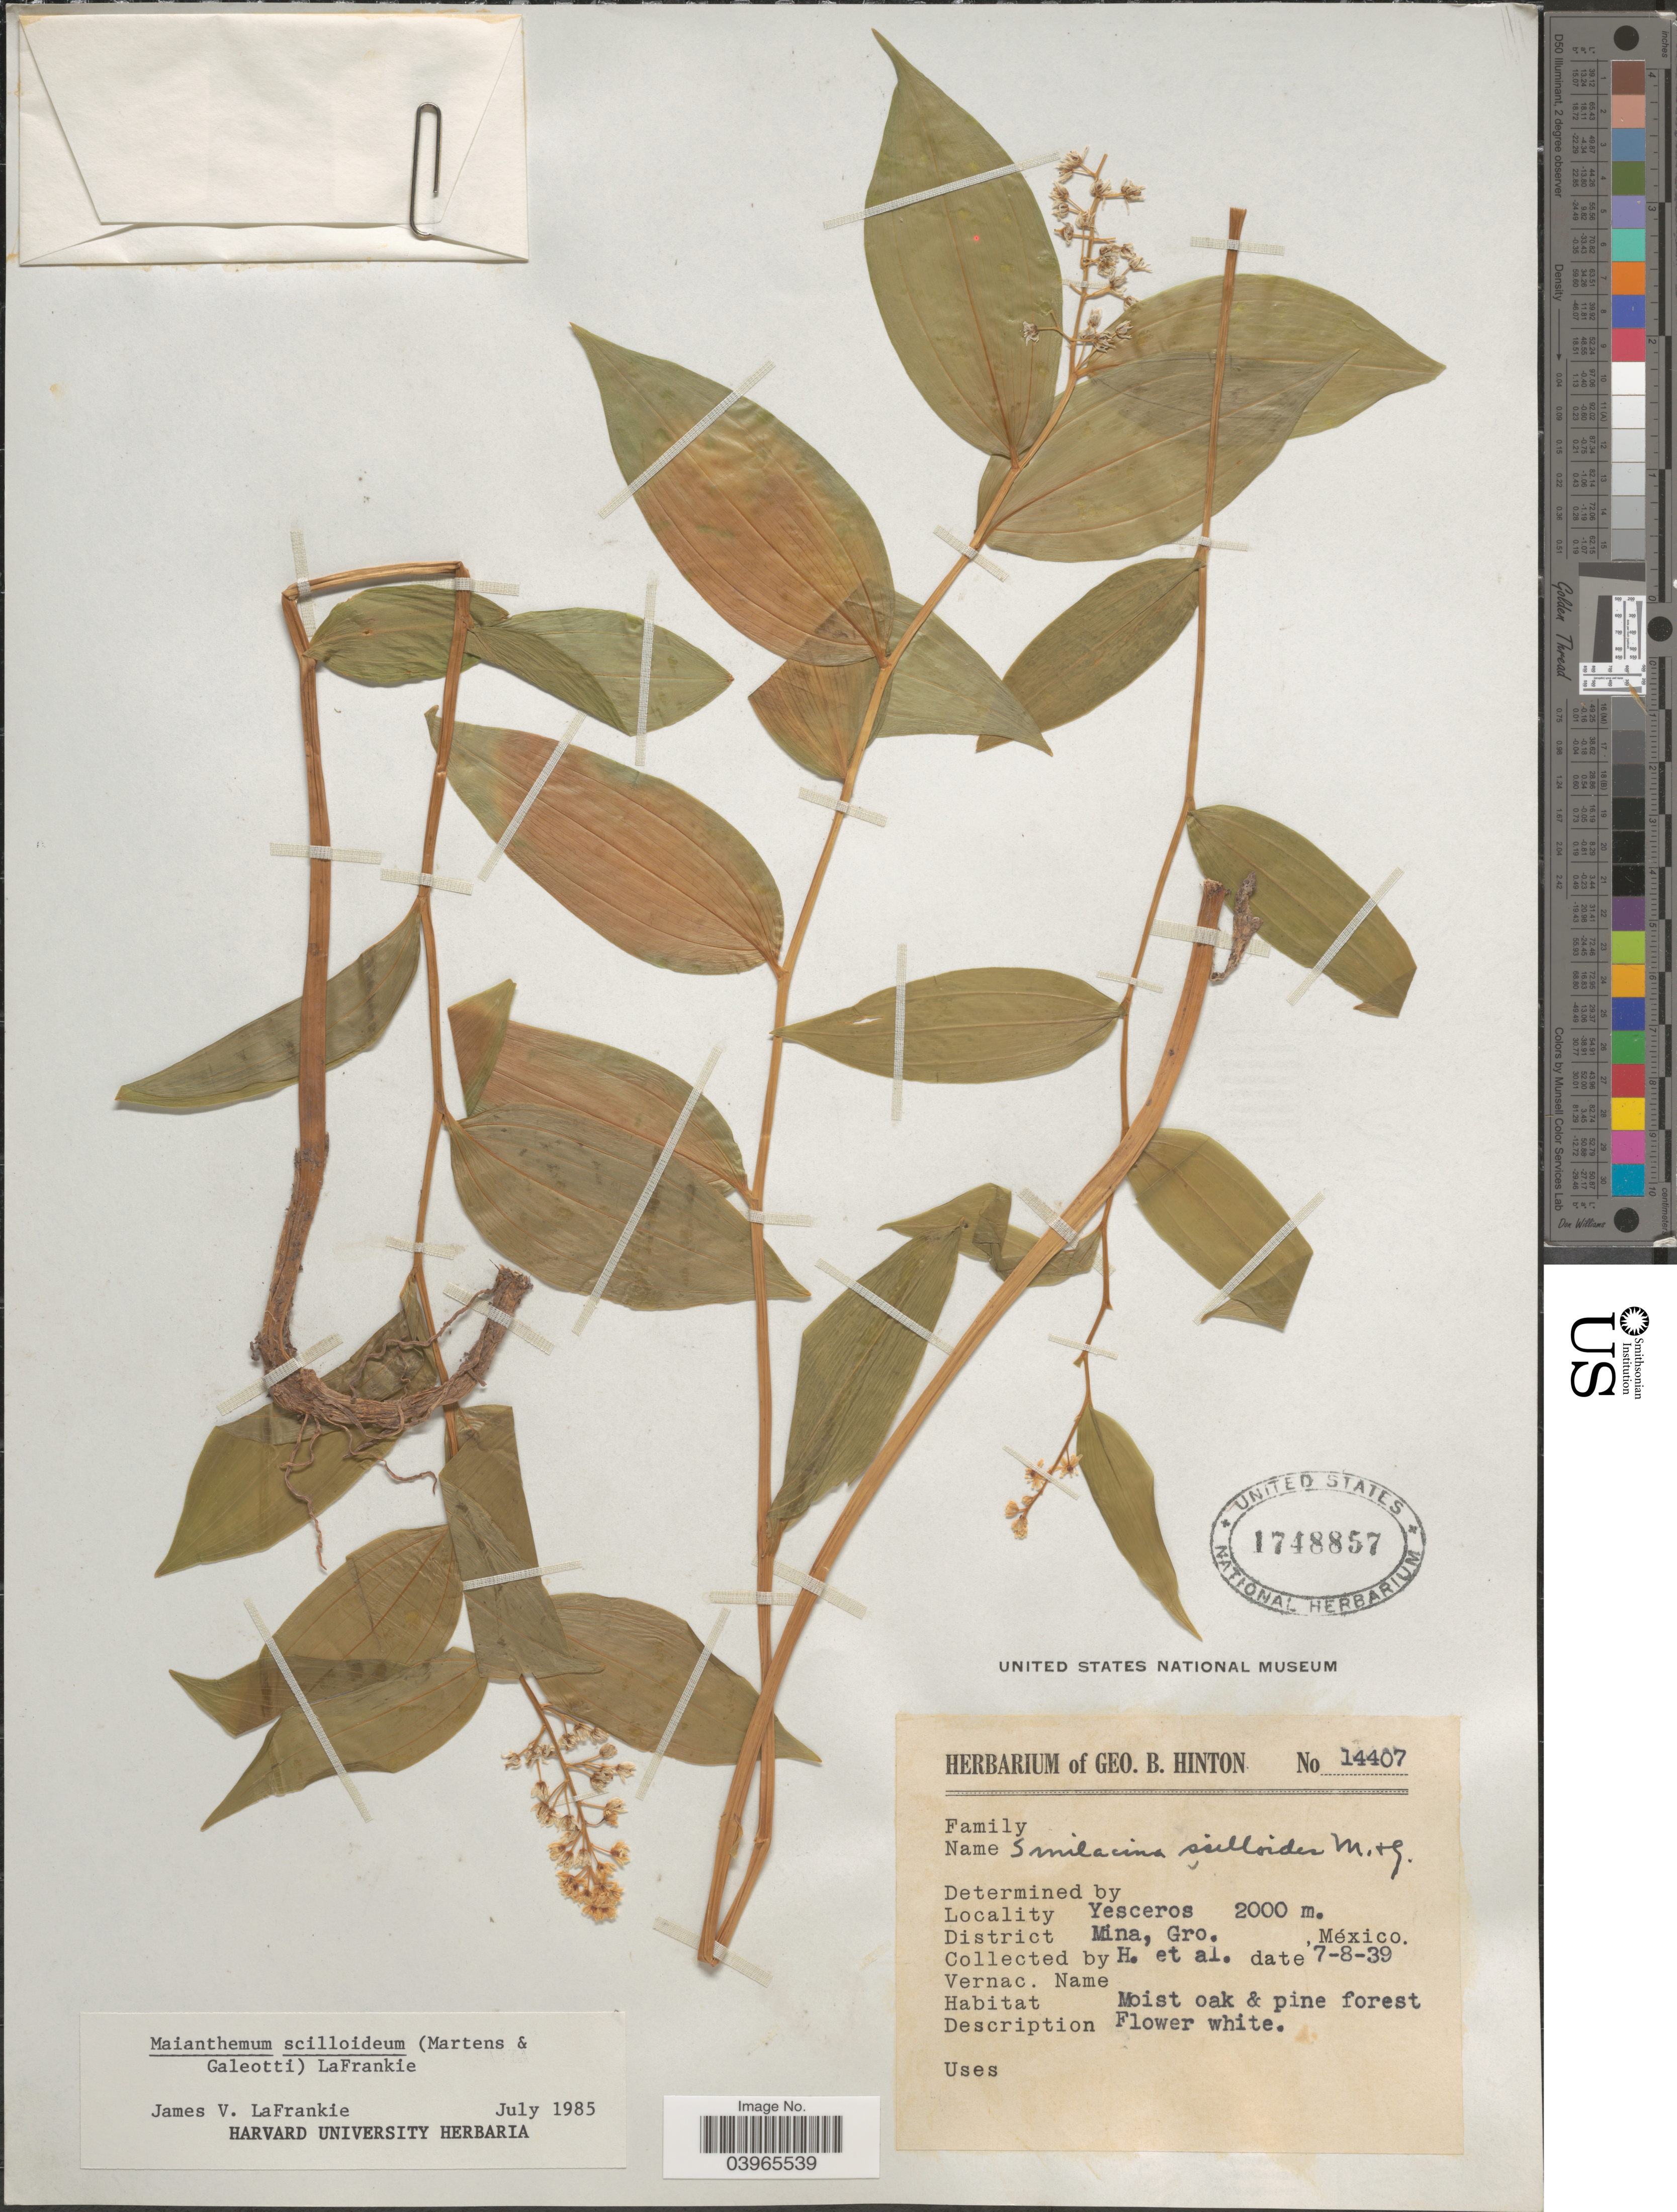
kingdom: Plantae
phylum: Tracheophyta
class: Liliopsida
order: Asparagales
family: Asparagaceae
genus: Maianthemum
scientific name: Maianthemum scilloideum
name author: (M. Martens & Galeotti) LaFrankie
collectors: G. B. Hinton & et al.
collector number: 14407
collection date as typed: Transcribed d/m/y: 7/8/39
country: Mexico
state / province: Guerrero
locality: Yesceros. District Mina.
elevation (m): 2000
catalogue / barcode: US 1748857